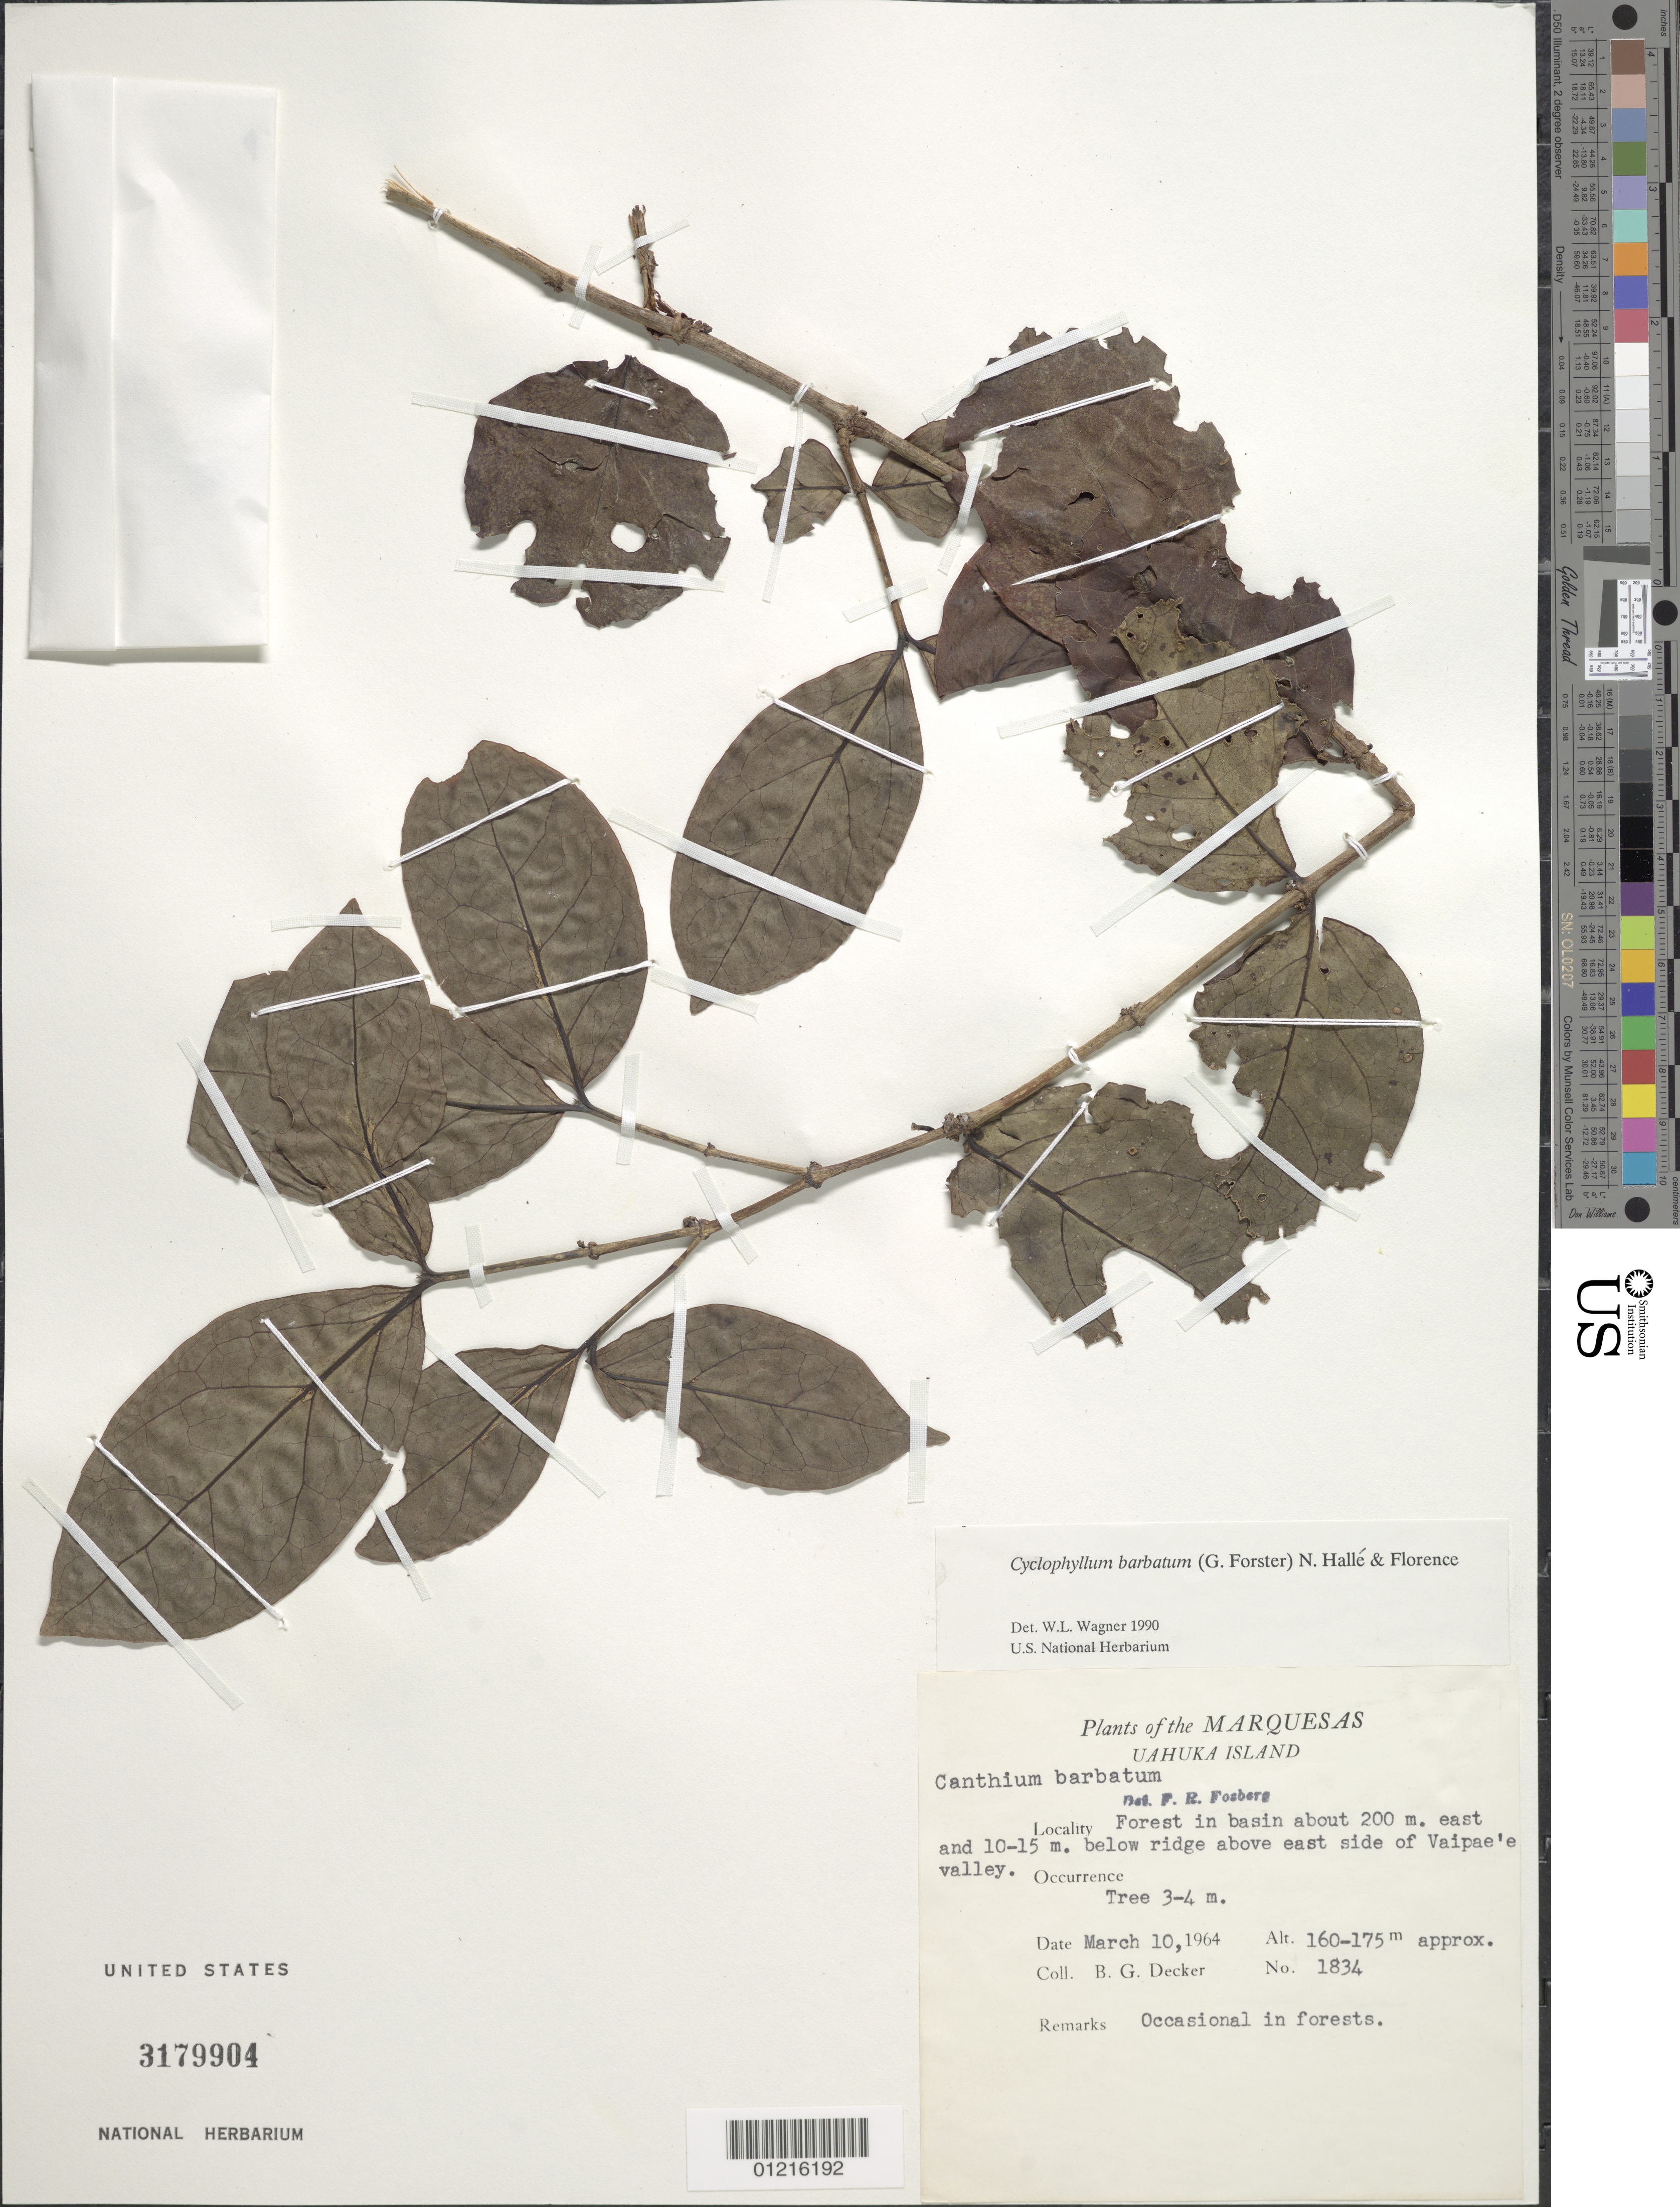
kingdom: Plantae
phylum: Tracheophyta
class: Magnoliopsida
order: Gentianales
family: Rubiaceae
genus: Cyclophyllum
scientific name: Cyclophyllum barbatum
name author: (G. Forst.) N. Hallé & J. Florence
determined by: Wagner, W. L., (BOT), Smithsonian Institution - National Museum of Natural History (UNITED STATES)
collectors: B. G. Decker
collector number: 1834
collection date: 1934-03-10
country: French Polynesia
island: Ua Huka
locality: E side of Vaipae'e Valley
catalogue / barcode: US 3179904